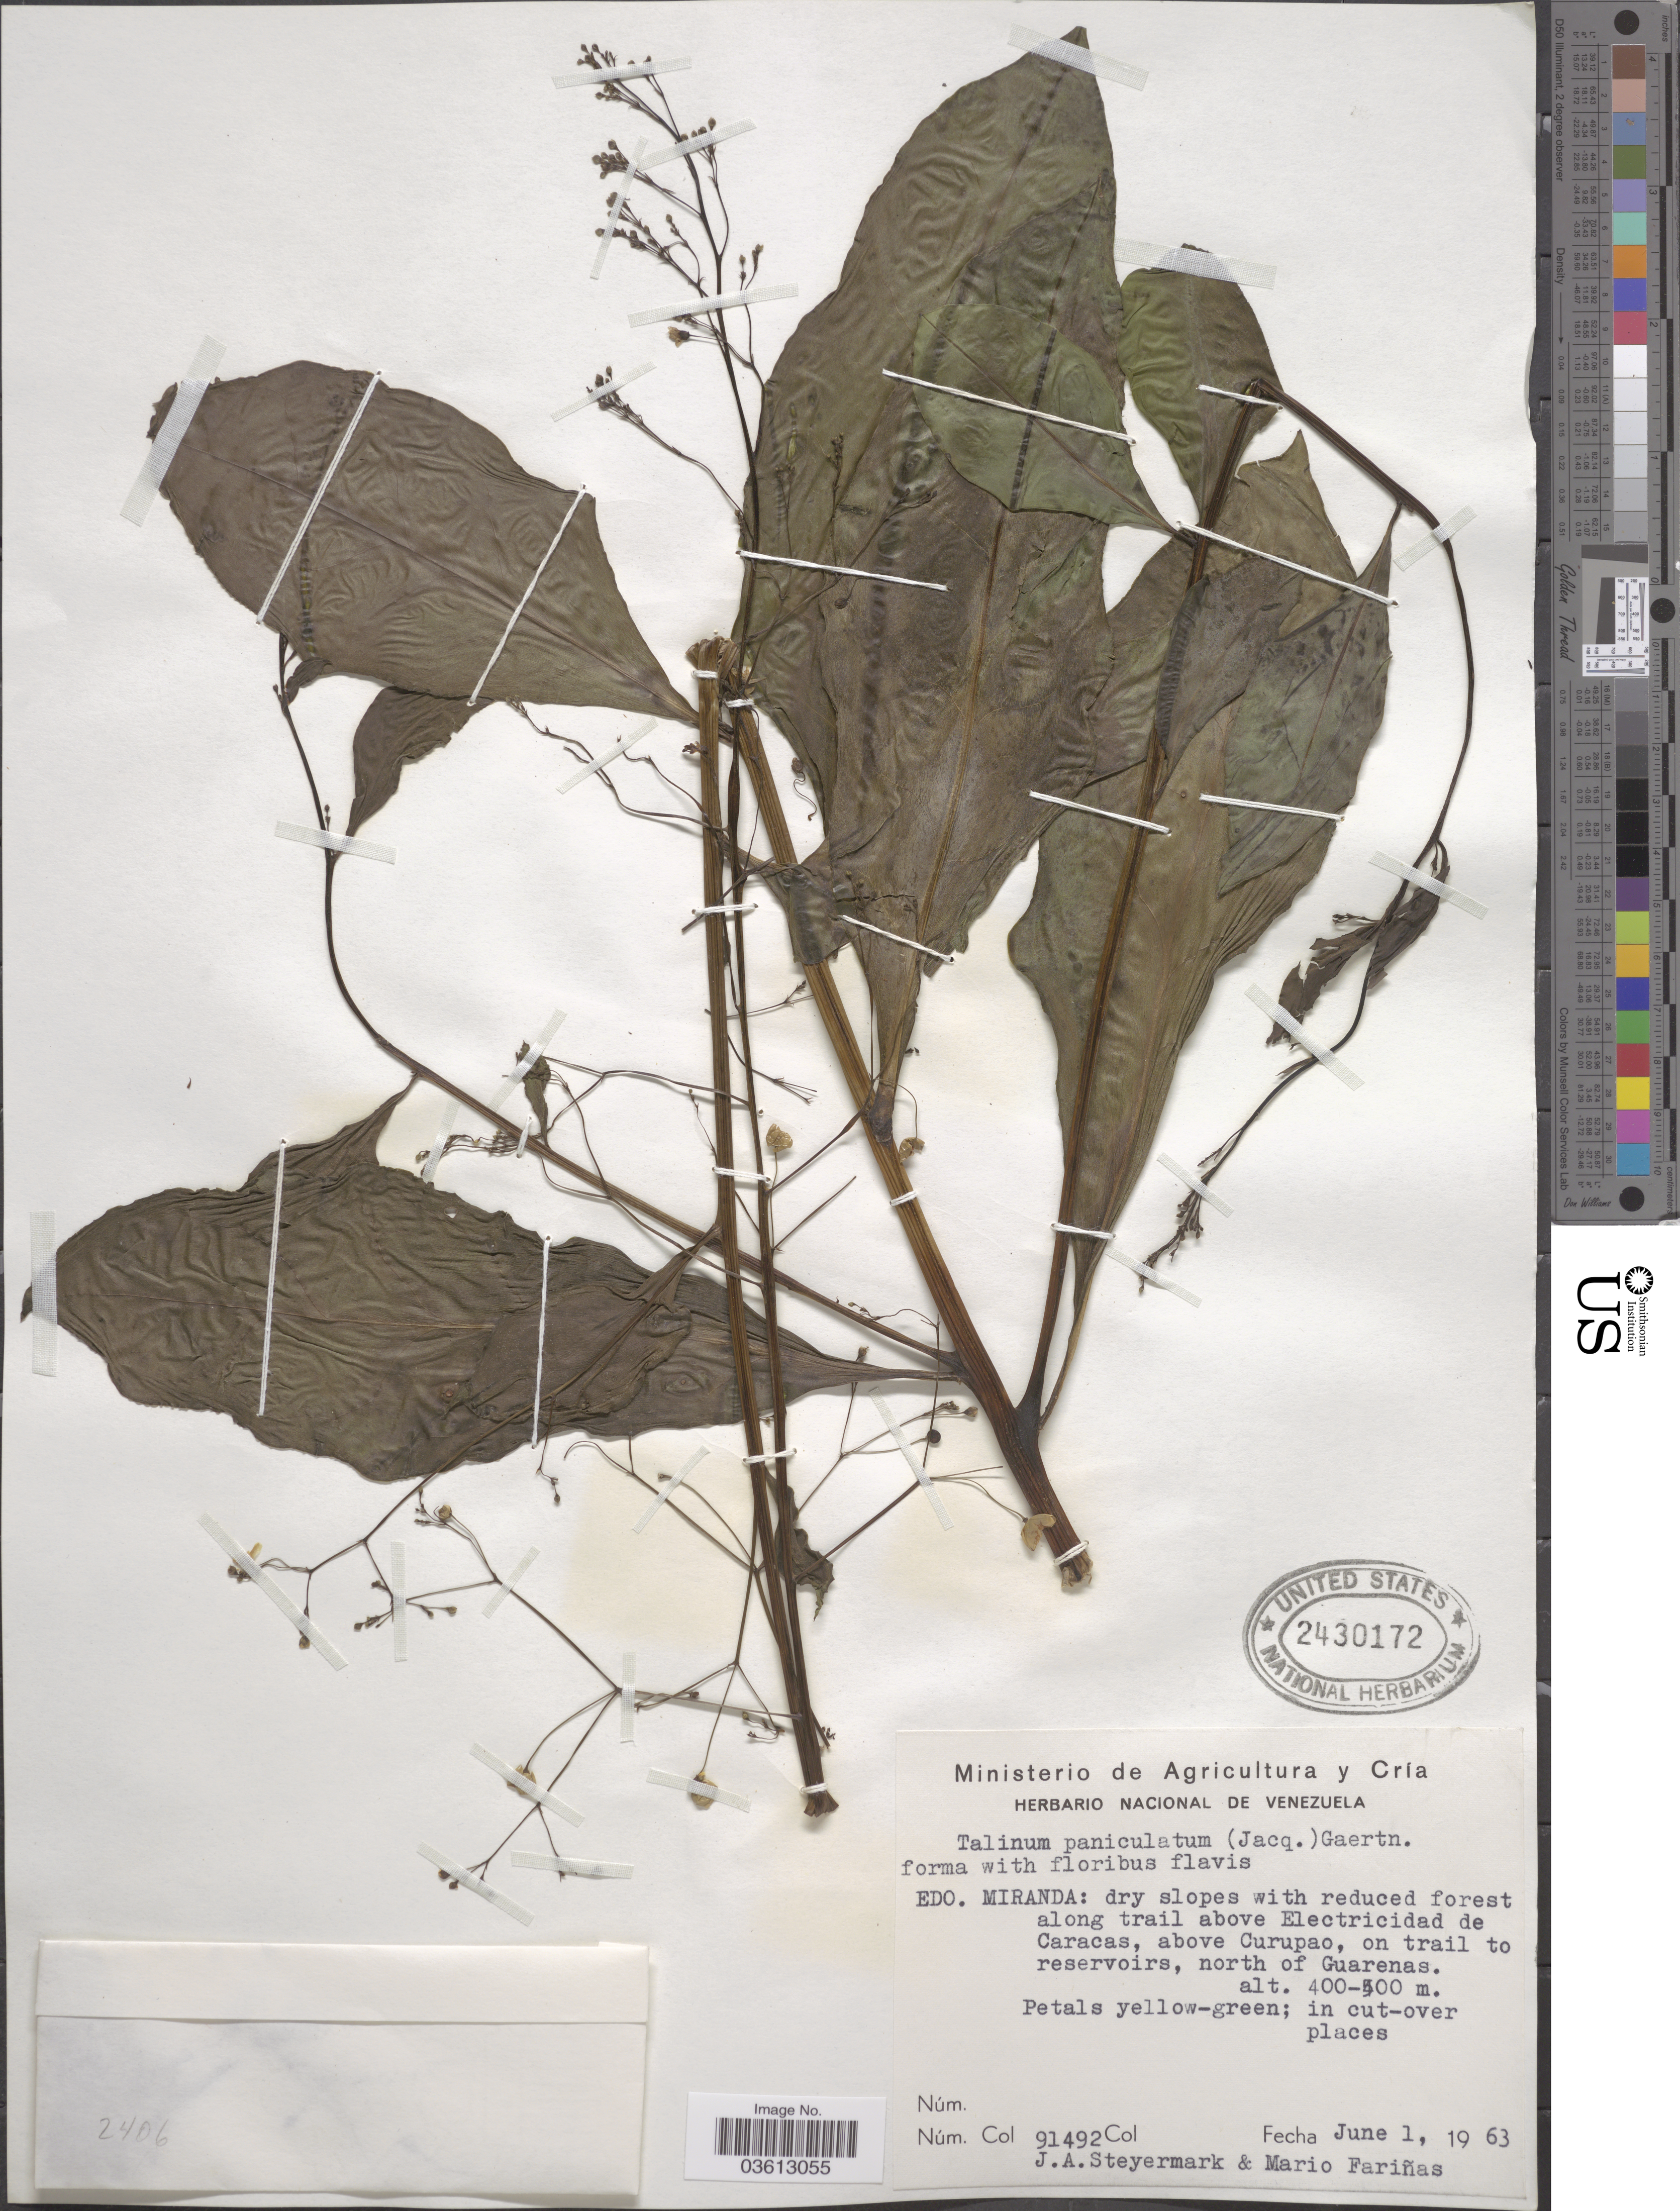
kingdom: Plantae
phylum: Tracheophyta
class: Magnoliopsida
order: Caryophyllales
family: Talinaceae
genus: Talinum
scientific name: Talinum paniculatum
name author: (Jacq.) Gaertn.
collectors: J. Steyermark & M. Fariñas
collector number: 91492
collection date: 1963-06-01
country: Venezuela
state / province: Miranda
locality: Along trail above Electricidad de Caracas, above Curupao, on trail to reservoirs, north of Guarenas.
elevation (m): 400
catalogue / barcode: US 2430172